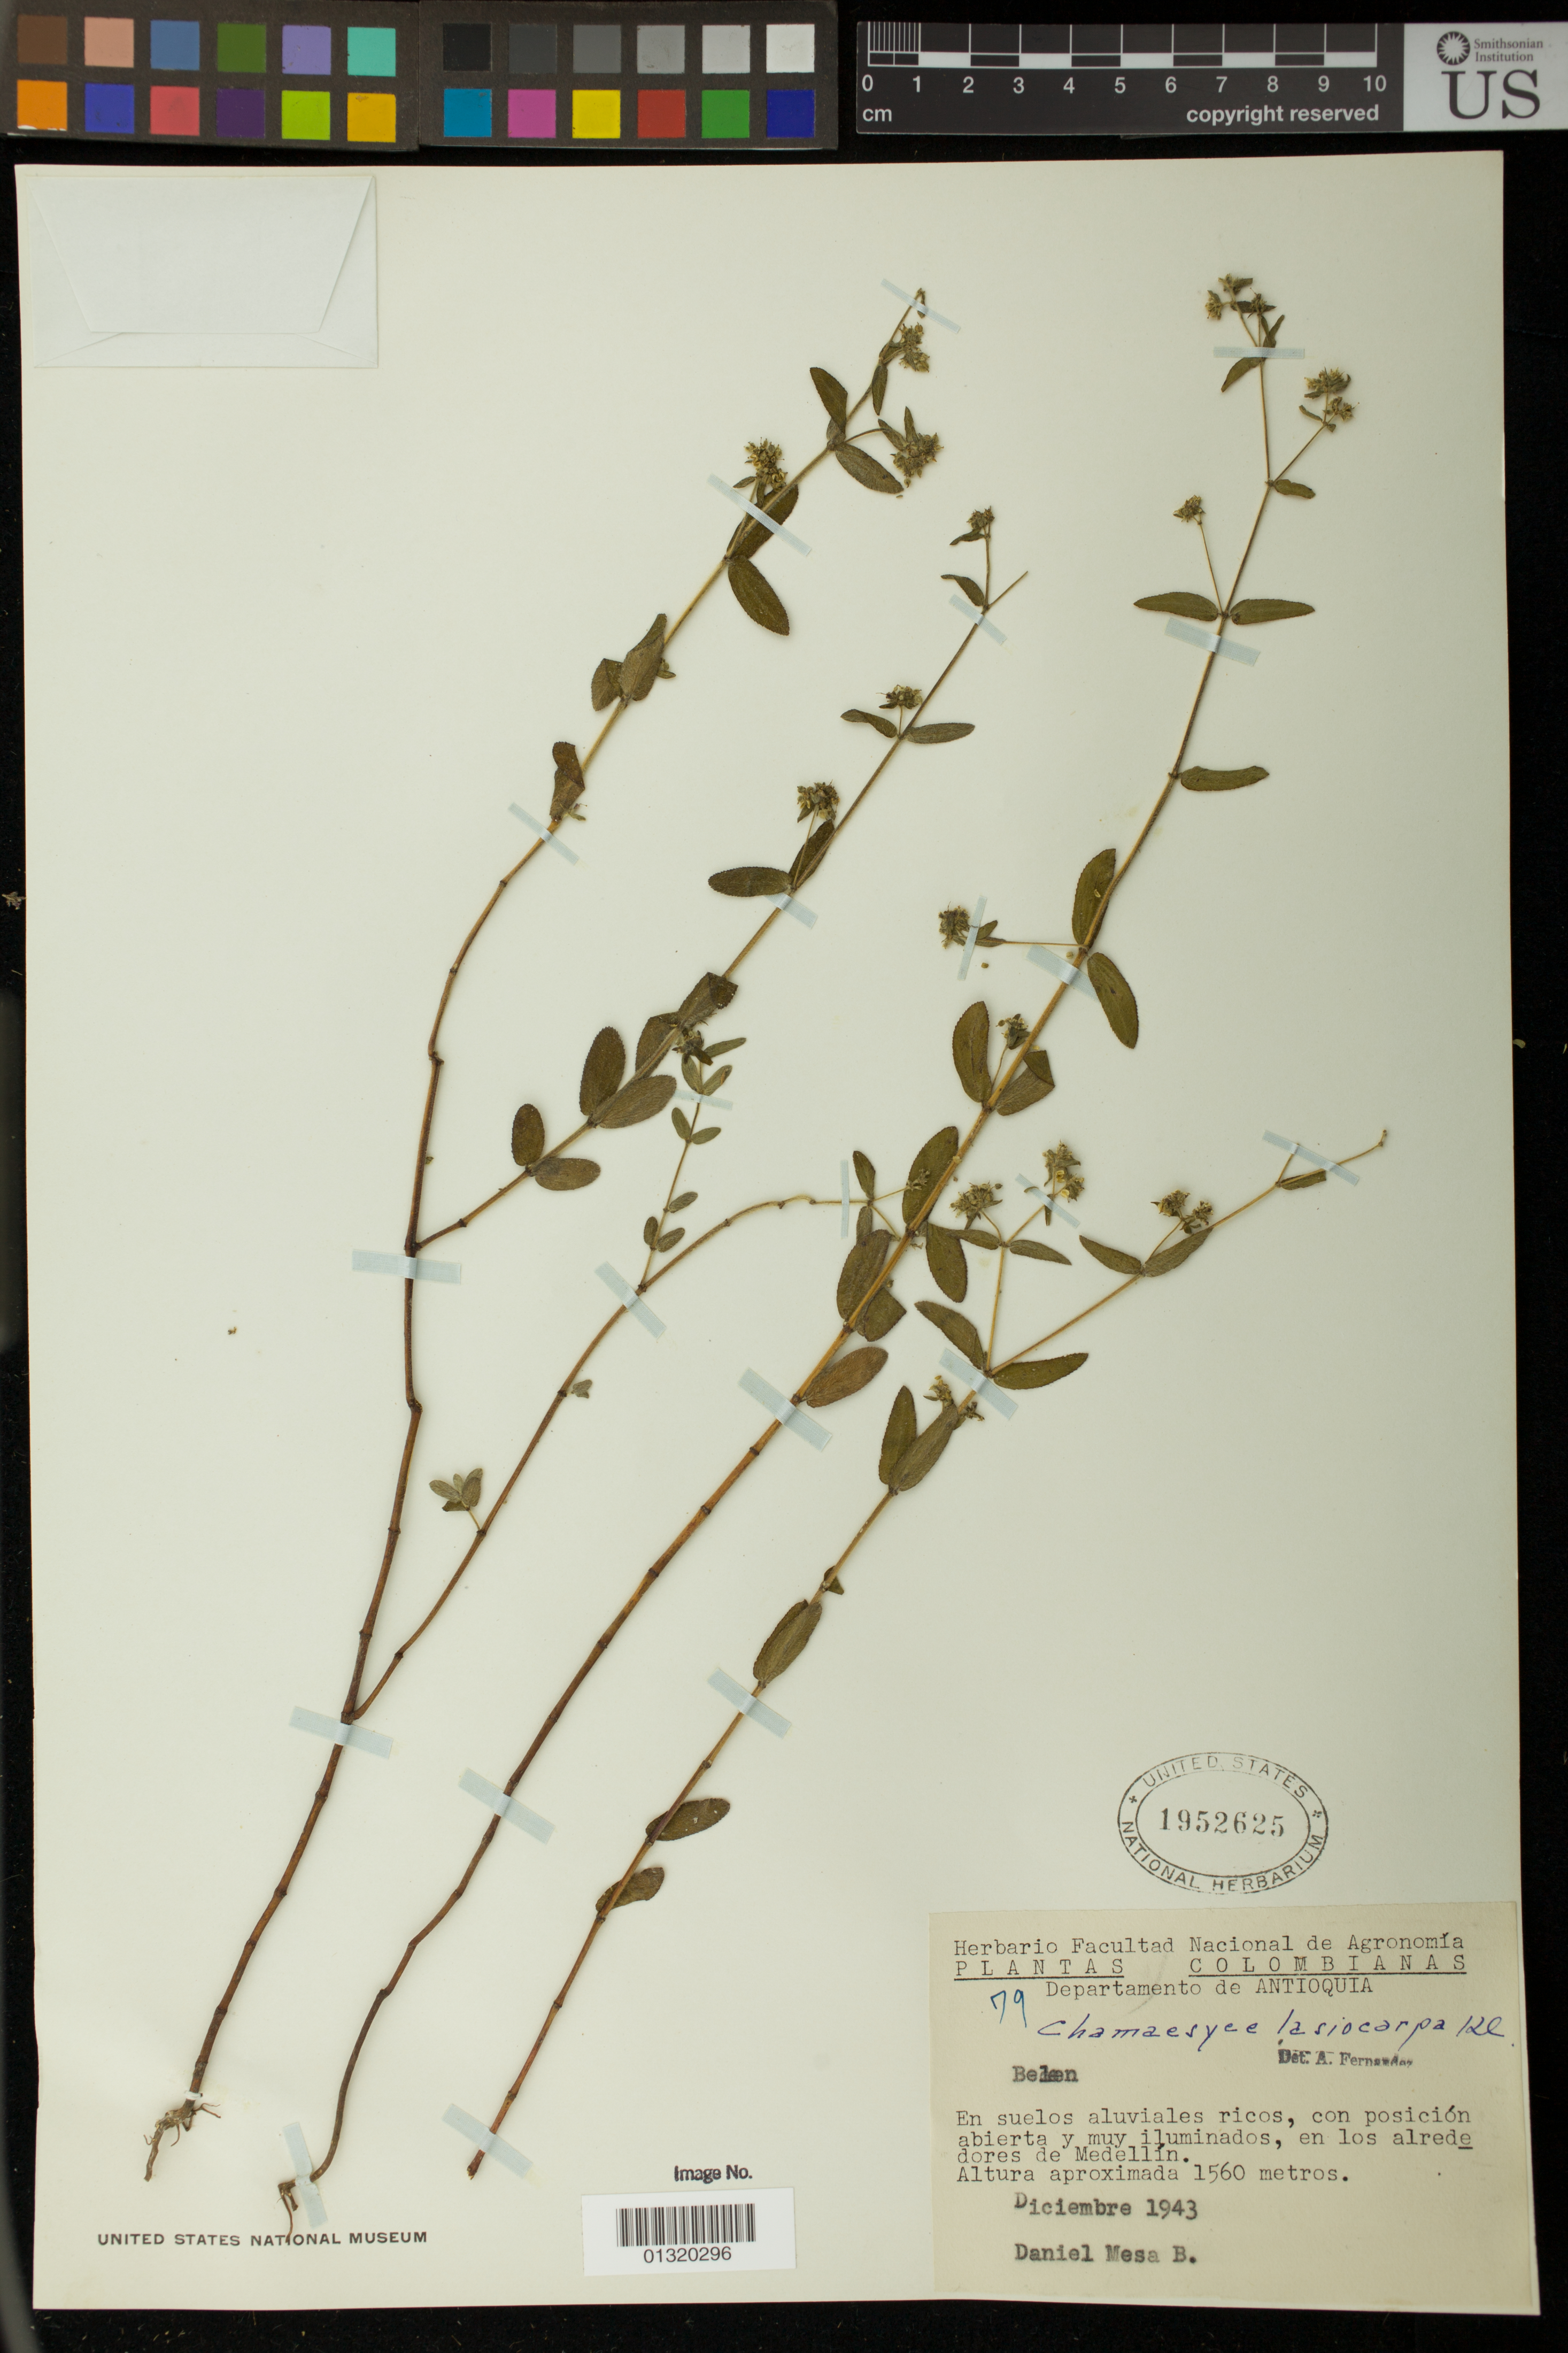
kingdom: Plantae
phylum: Tracheophyta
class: Magnoliopsida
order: Malpighiales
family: Euphorbiaceae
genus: Euphorbia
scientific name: Euphorbia lasiocarpa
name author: Klotzsch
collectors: D. Mesa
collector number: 79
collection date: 1943-12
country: Colombia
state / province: Antioquia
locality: Belen; en los alrede dores de Medellin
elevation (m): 1560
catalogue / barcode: US 1952625